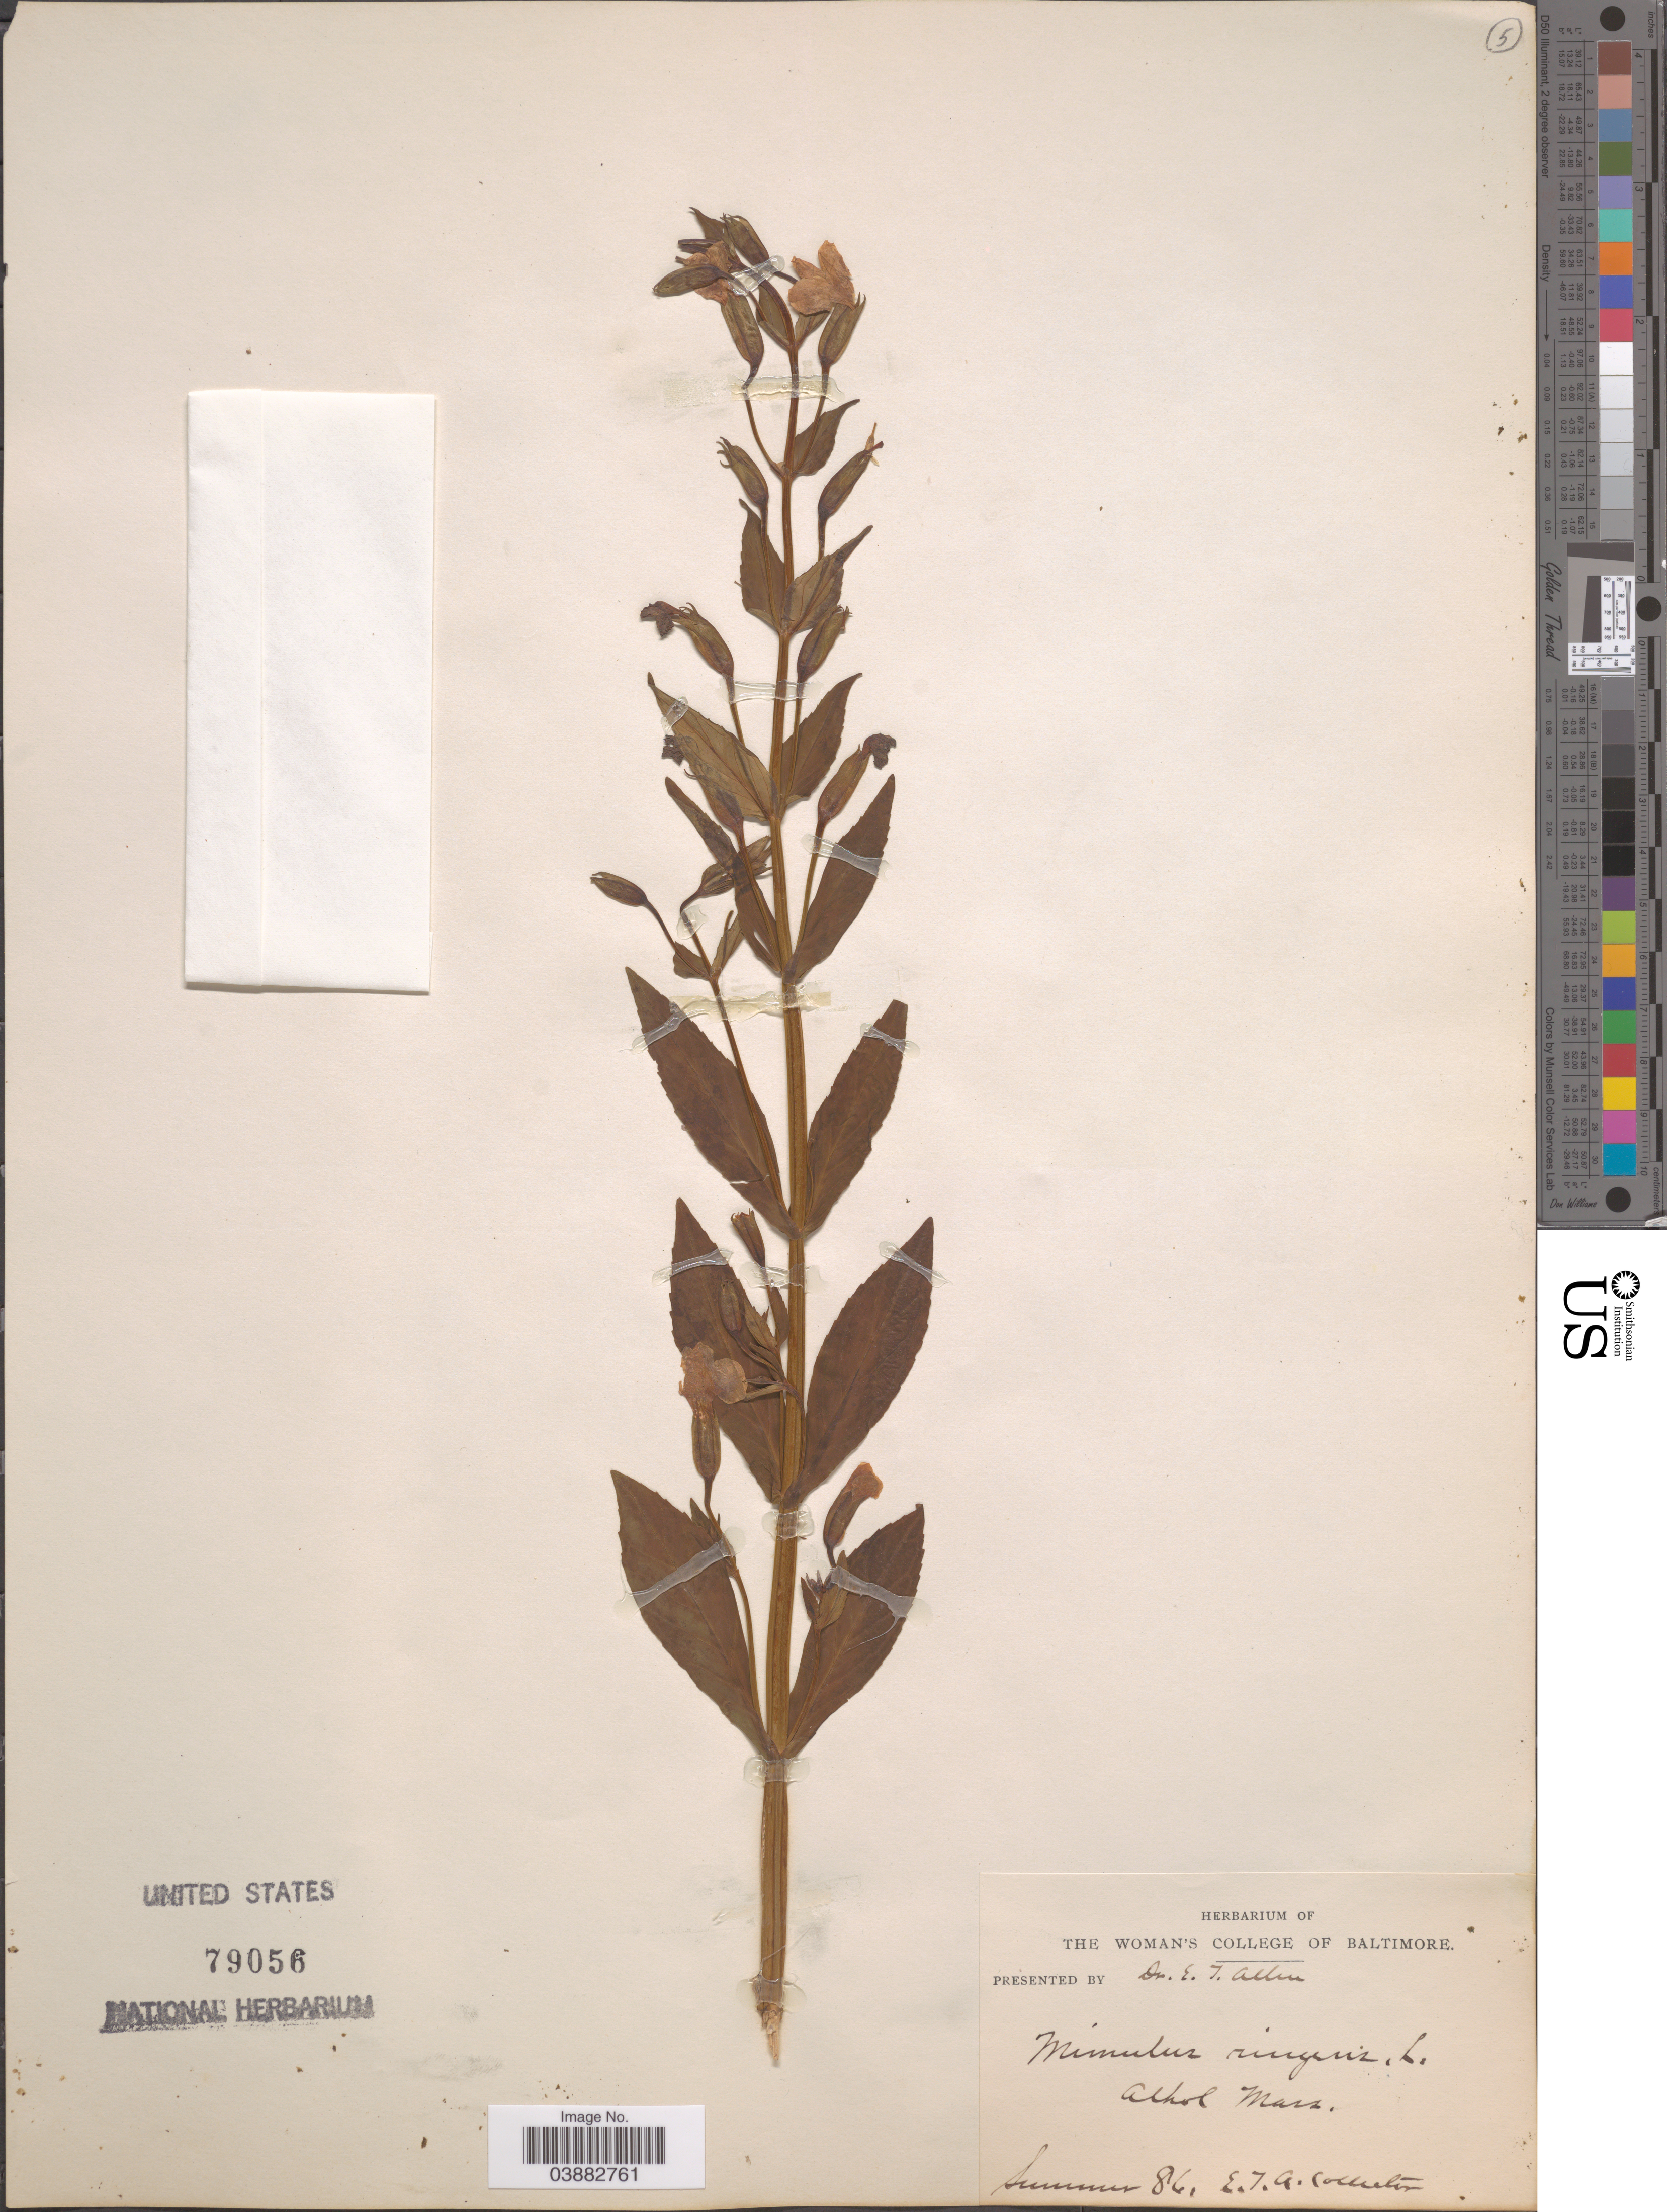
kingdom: Plantae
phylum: Tracheophyta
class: Magnoliopsida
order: Lamiales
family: Phrymaceae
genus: Mimulus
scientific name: Mimulus ringens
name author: L.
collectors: E. T. Allen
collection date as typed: Summer 86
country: United States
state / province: Massachusetts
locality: Athol.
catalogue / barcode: US 79056